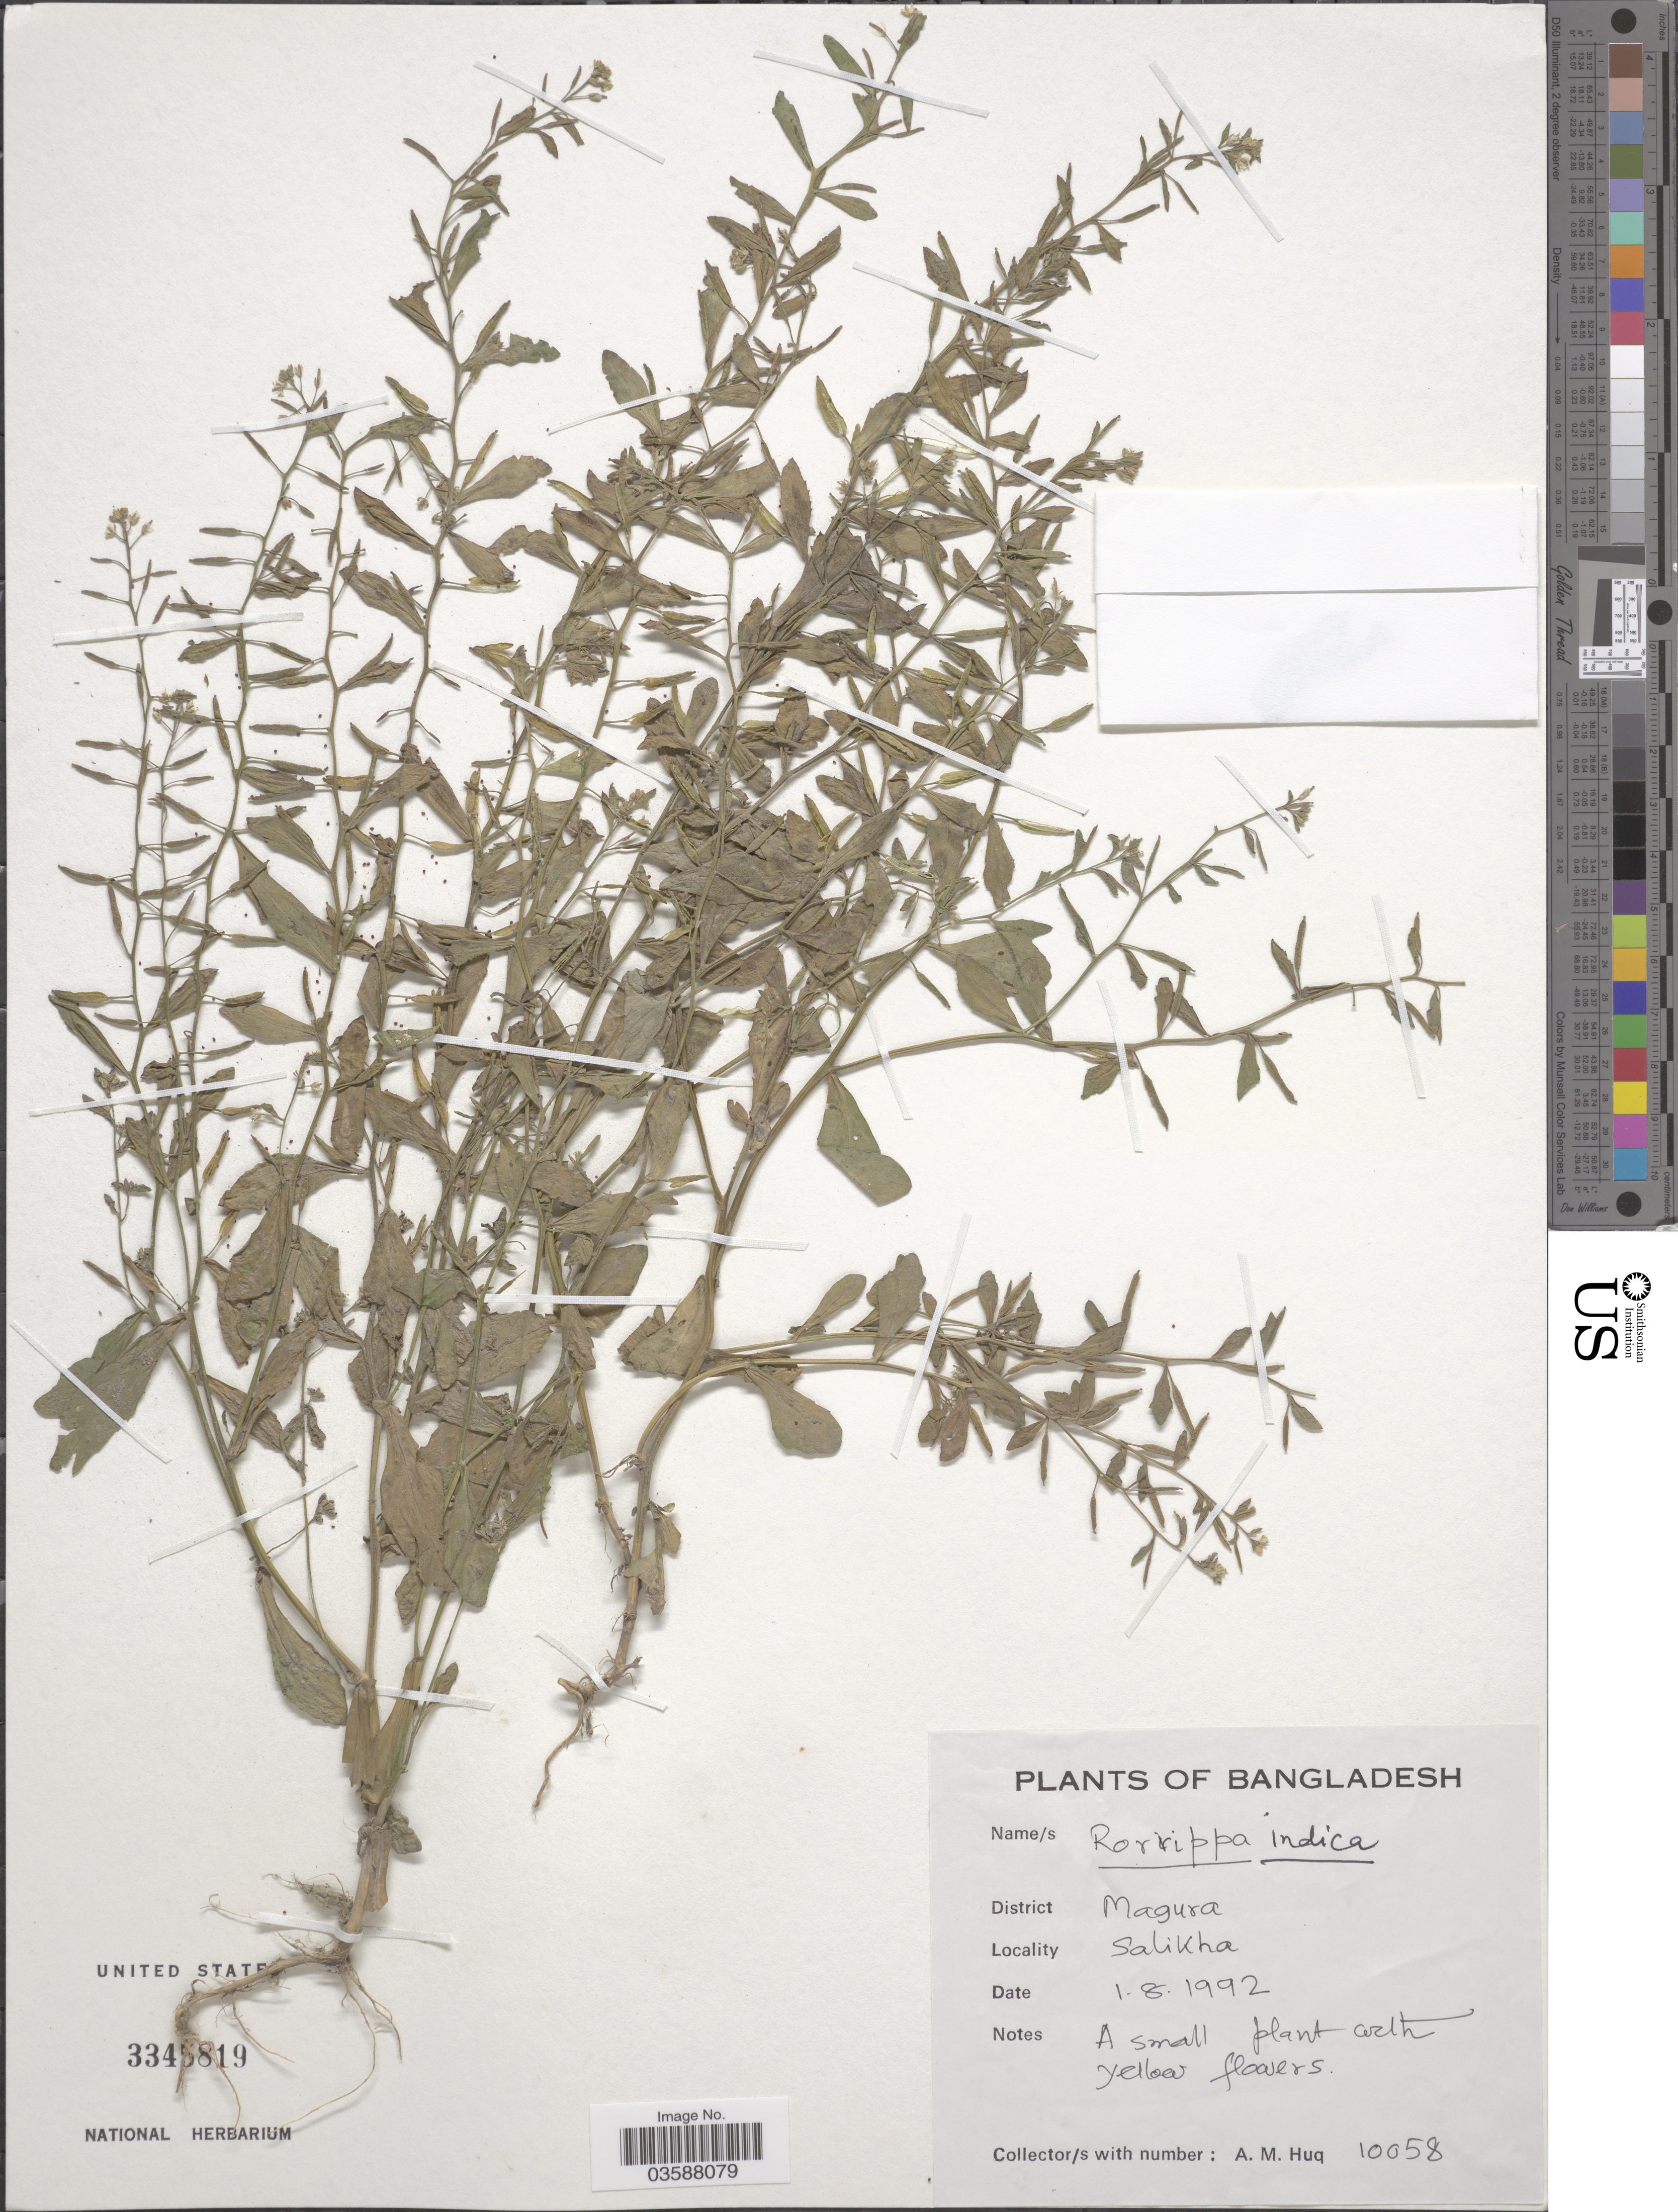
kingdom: Plantae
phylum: Tracheophyta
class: Magnoliopsida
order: Brassicales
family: Brassicaceae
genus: Rorippa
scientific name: Rorippa indica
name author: (L.) Hiern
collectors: A. M. Huq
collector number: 10058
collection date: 1992-08-01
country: Bangladesh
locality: District Magura. Salikha.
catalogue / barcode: US 3345819